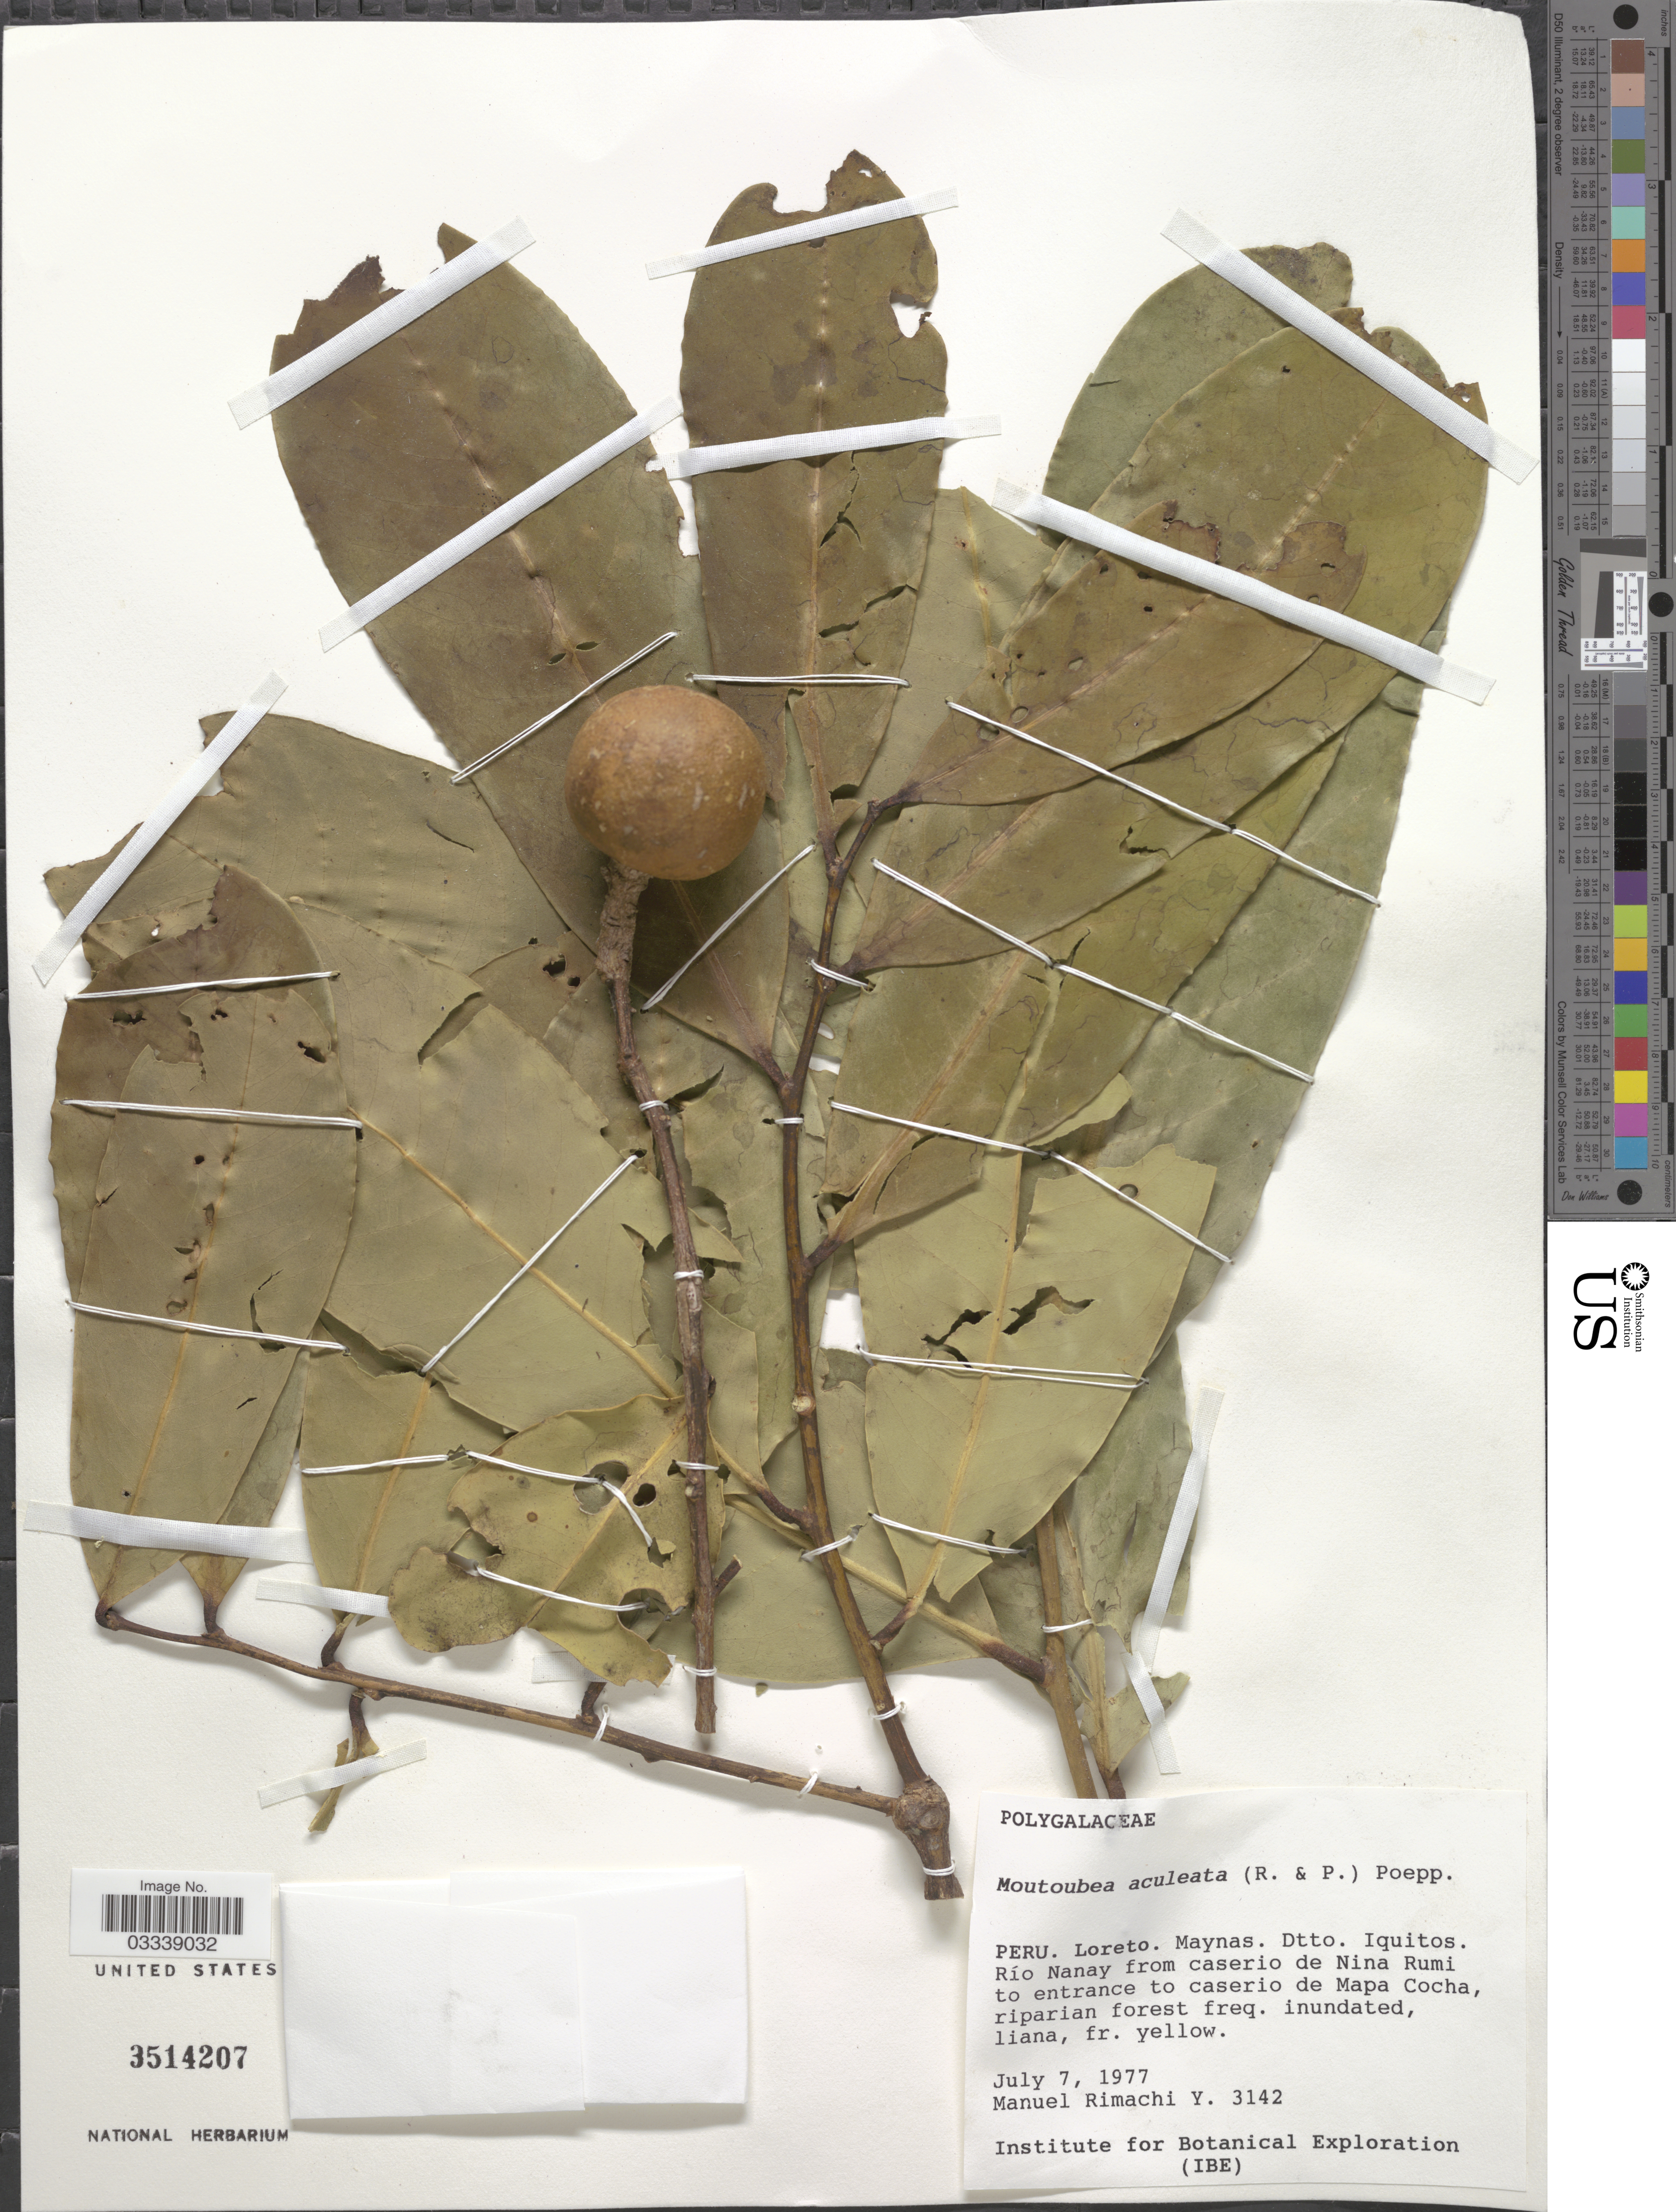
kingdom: Plantae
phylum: Tracheophyta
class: Magnoliopsida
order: Fabales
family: Polygalaceae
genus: Moutabea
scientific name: Moutabea aculeata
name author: Ruiz & Pav.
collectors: M. Rimachi Y.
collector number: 3142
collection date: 1977-07-07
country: Peru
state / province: Loreto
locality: Maynas. Dtto. Iquitos. Río Nanay from caserio de Nina Rumi to entrance to caserio de Mapa Cocha.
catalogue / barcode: US 3514207